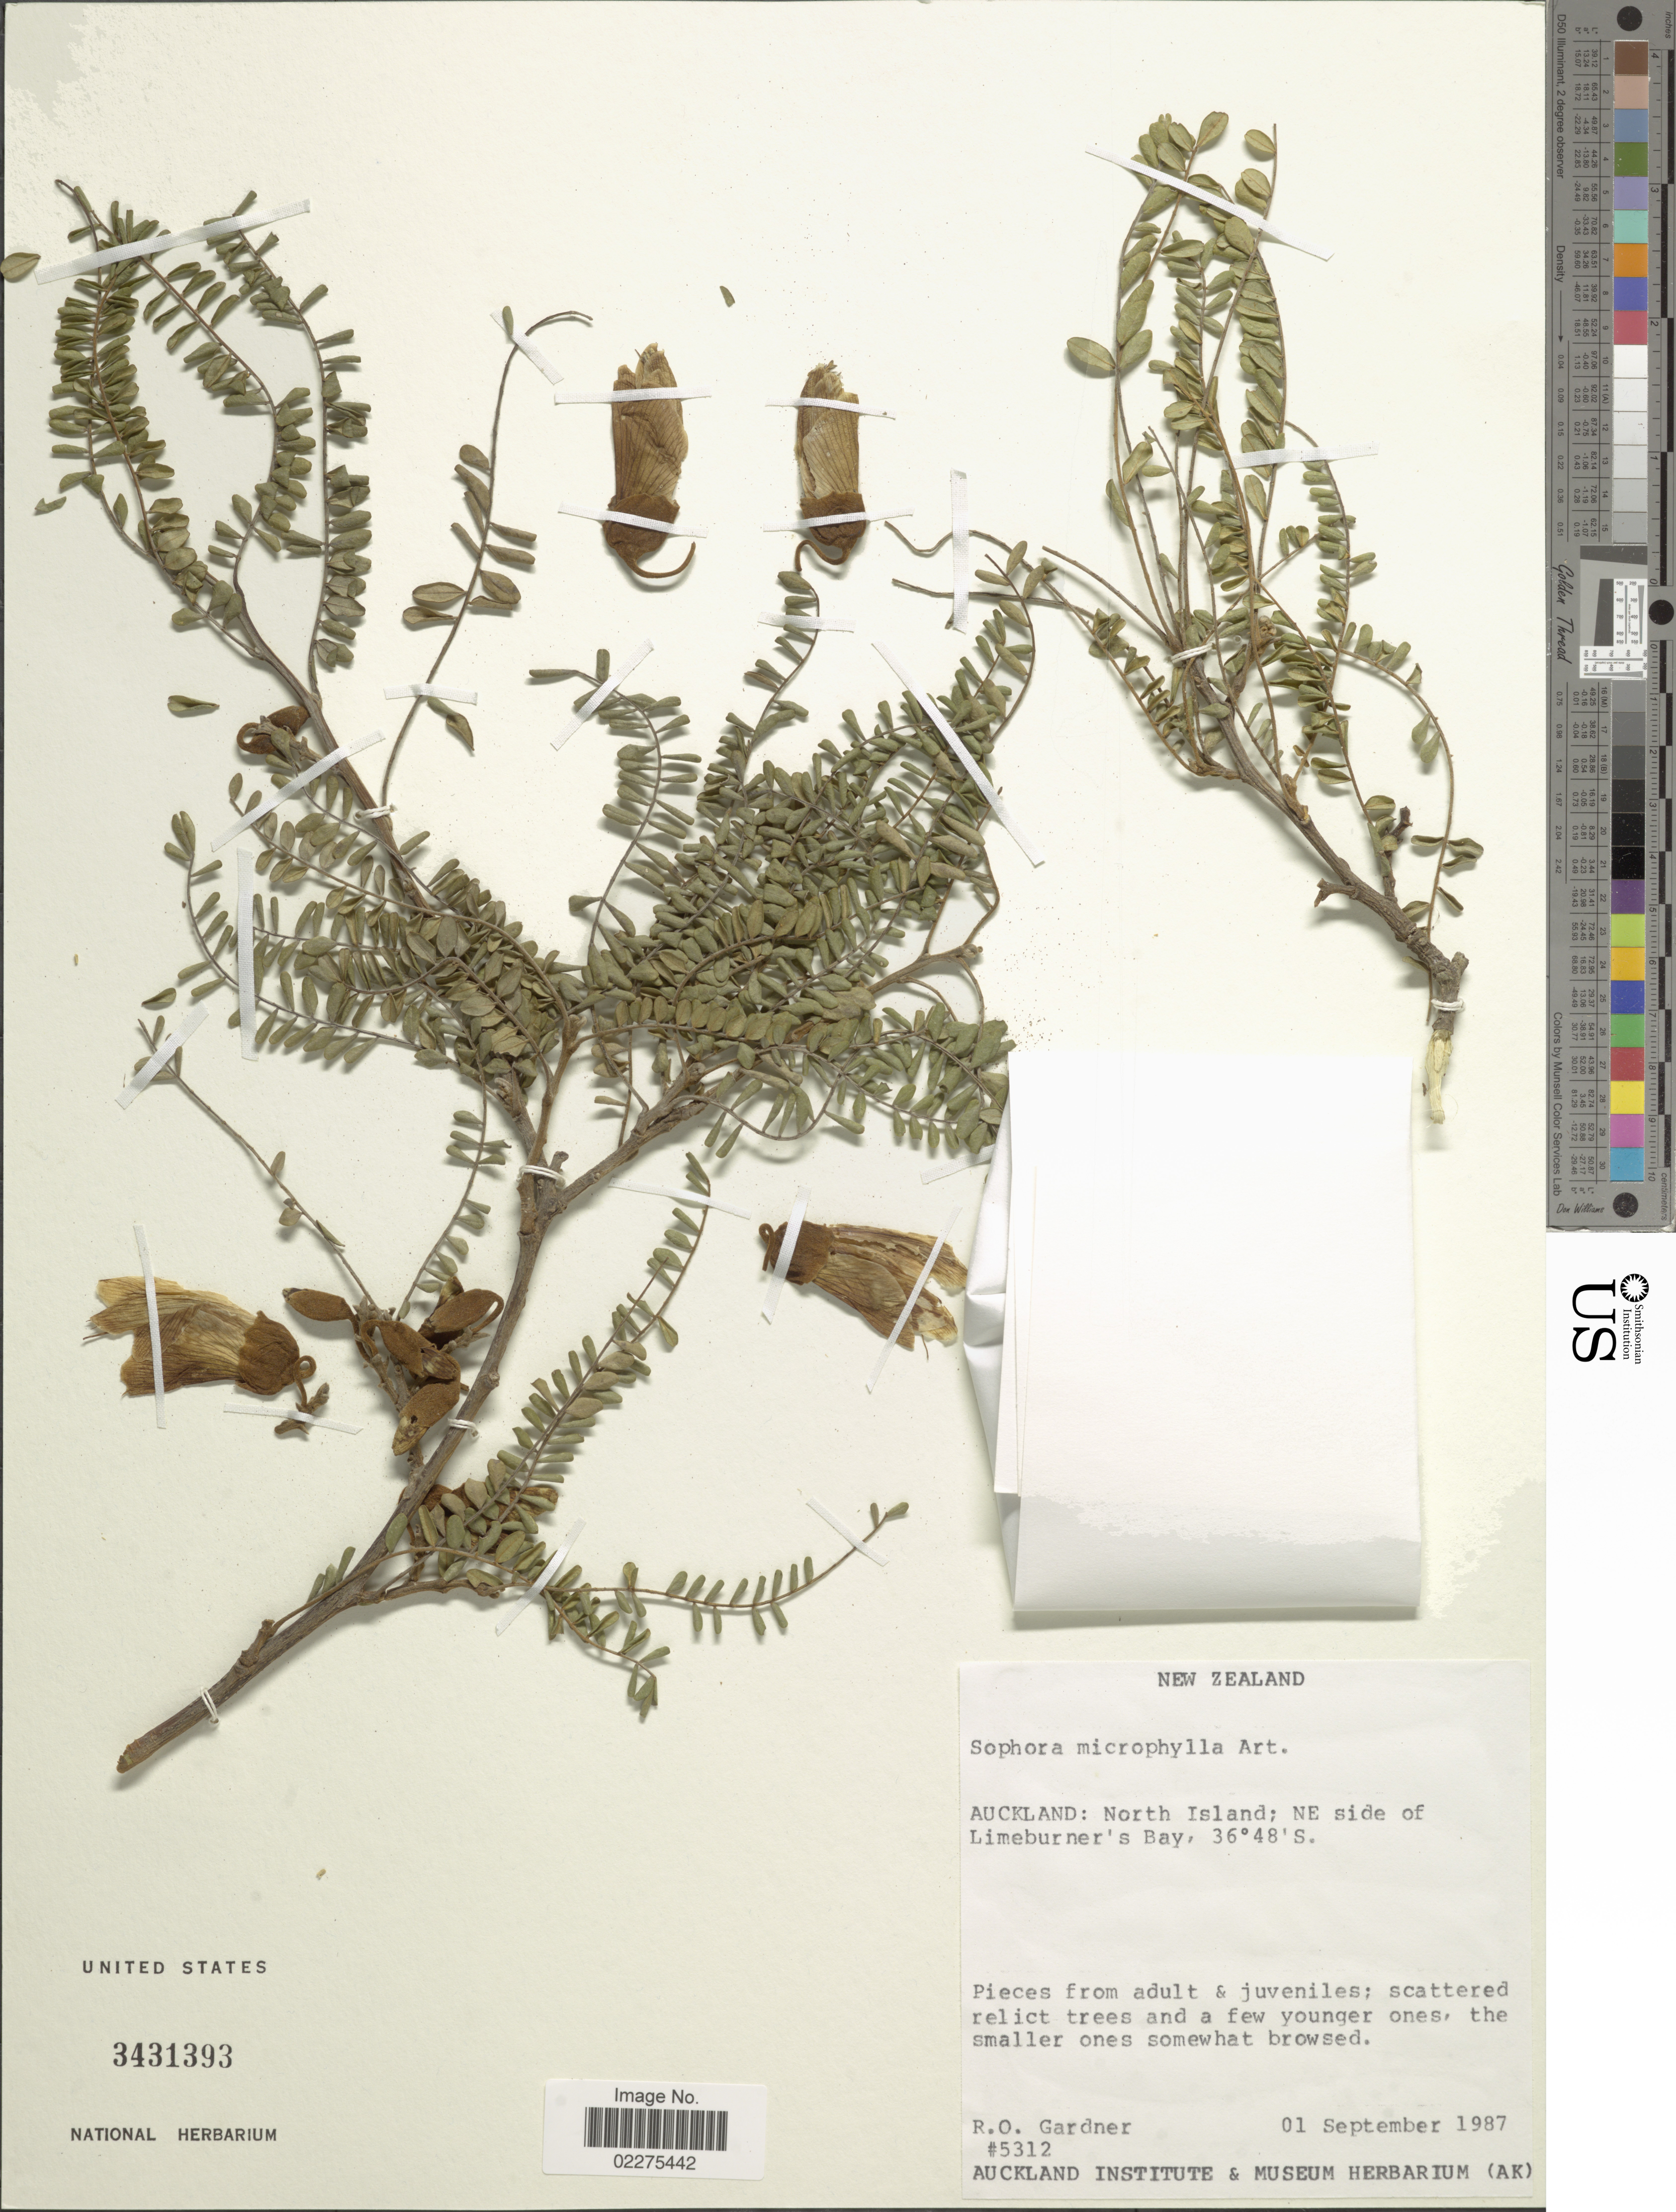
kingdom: Plantae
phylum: Tracheophyta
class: Magnoliopsida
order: Fabales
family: Fabaceae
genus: Sophora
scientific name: Sophora microphylla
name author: Aiton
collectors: R. O. Gardner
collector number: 5312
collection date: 1987-09-01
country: New Zealand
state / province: Auckland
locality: North Harbor; NE side of Limeburner's Bay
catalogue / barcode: US 3431393